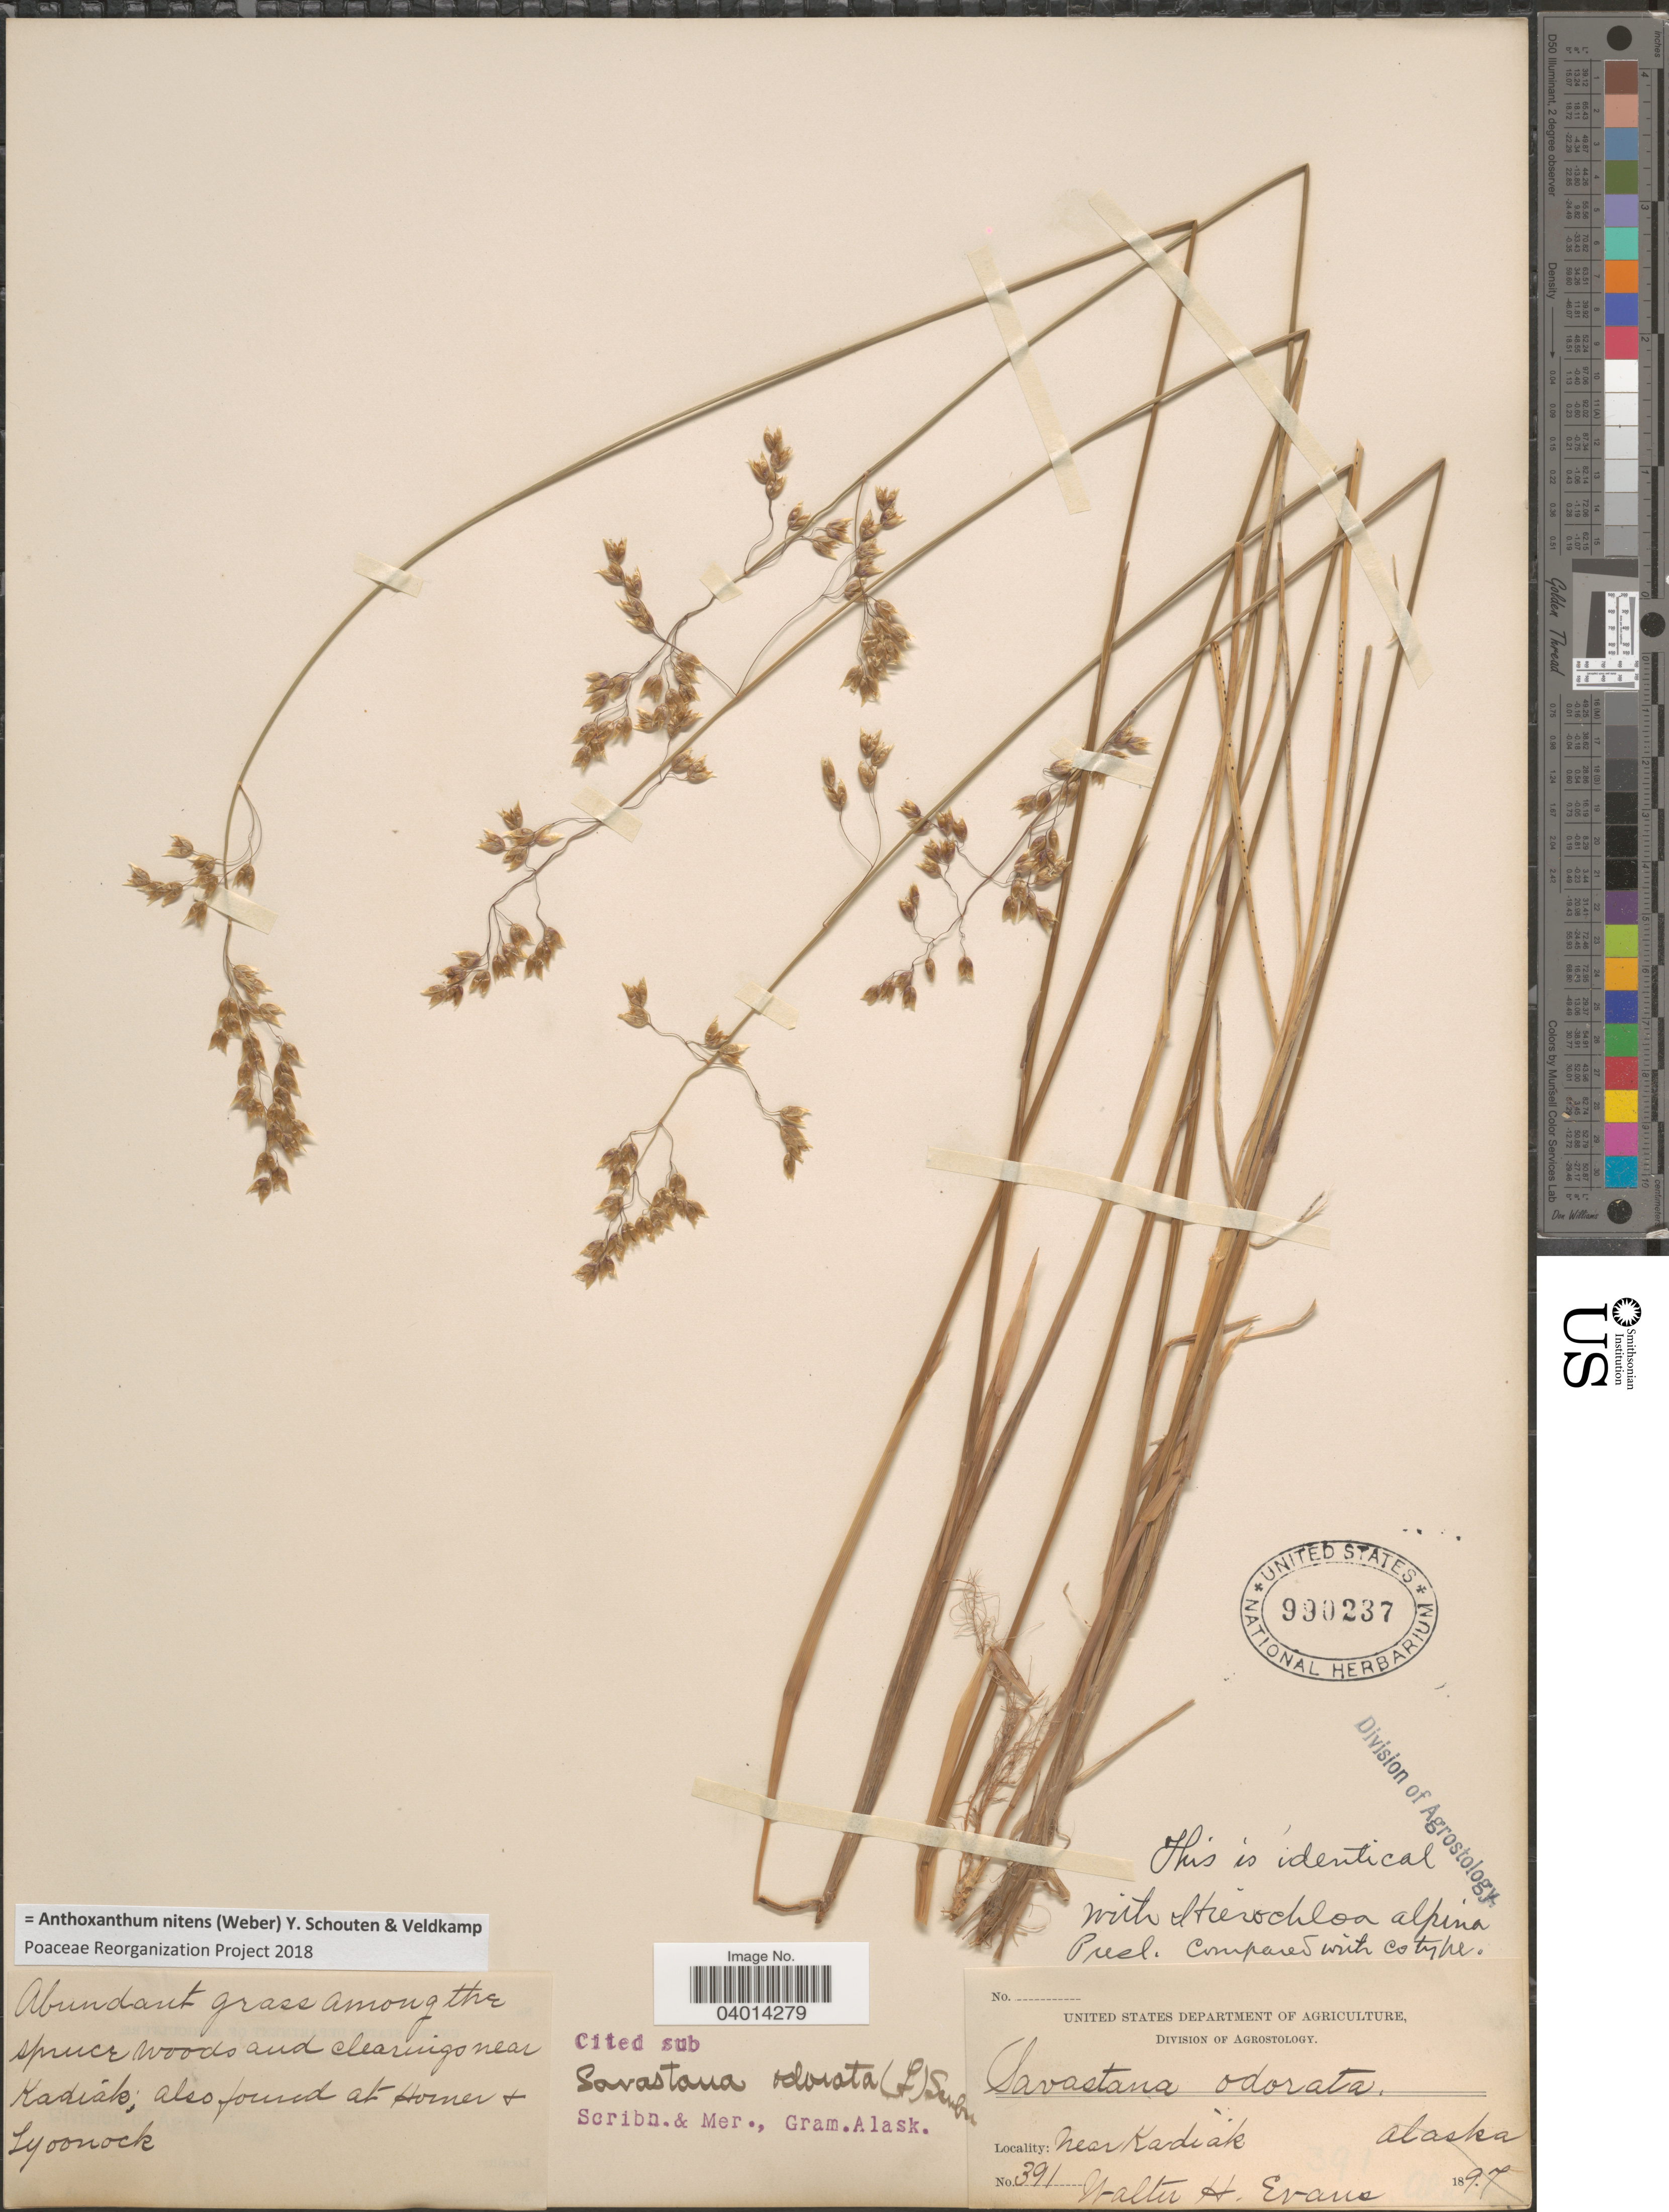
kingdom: Plantae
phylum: Tracheophyta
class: Liliopsida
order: Poales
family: Poaceae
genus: Anthoxanthum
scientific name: Anthoxanthum nitens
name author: (G.H. Weber) R.T.A. Schouten & Veldkamp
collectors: W. H. Evans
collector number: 391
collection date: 1897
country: United States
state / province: Alaska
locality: Among the spruce woods and clearings near Kodiak, also found at Horner + Lyoonock. Near Kodiak.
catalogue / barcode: US 990237